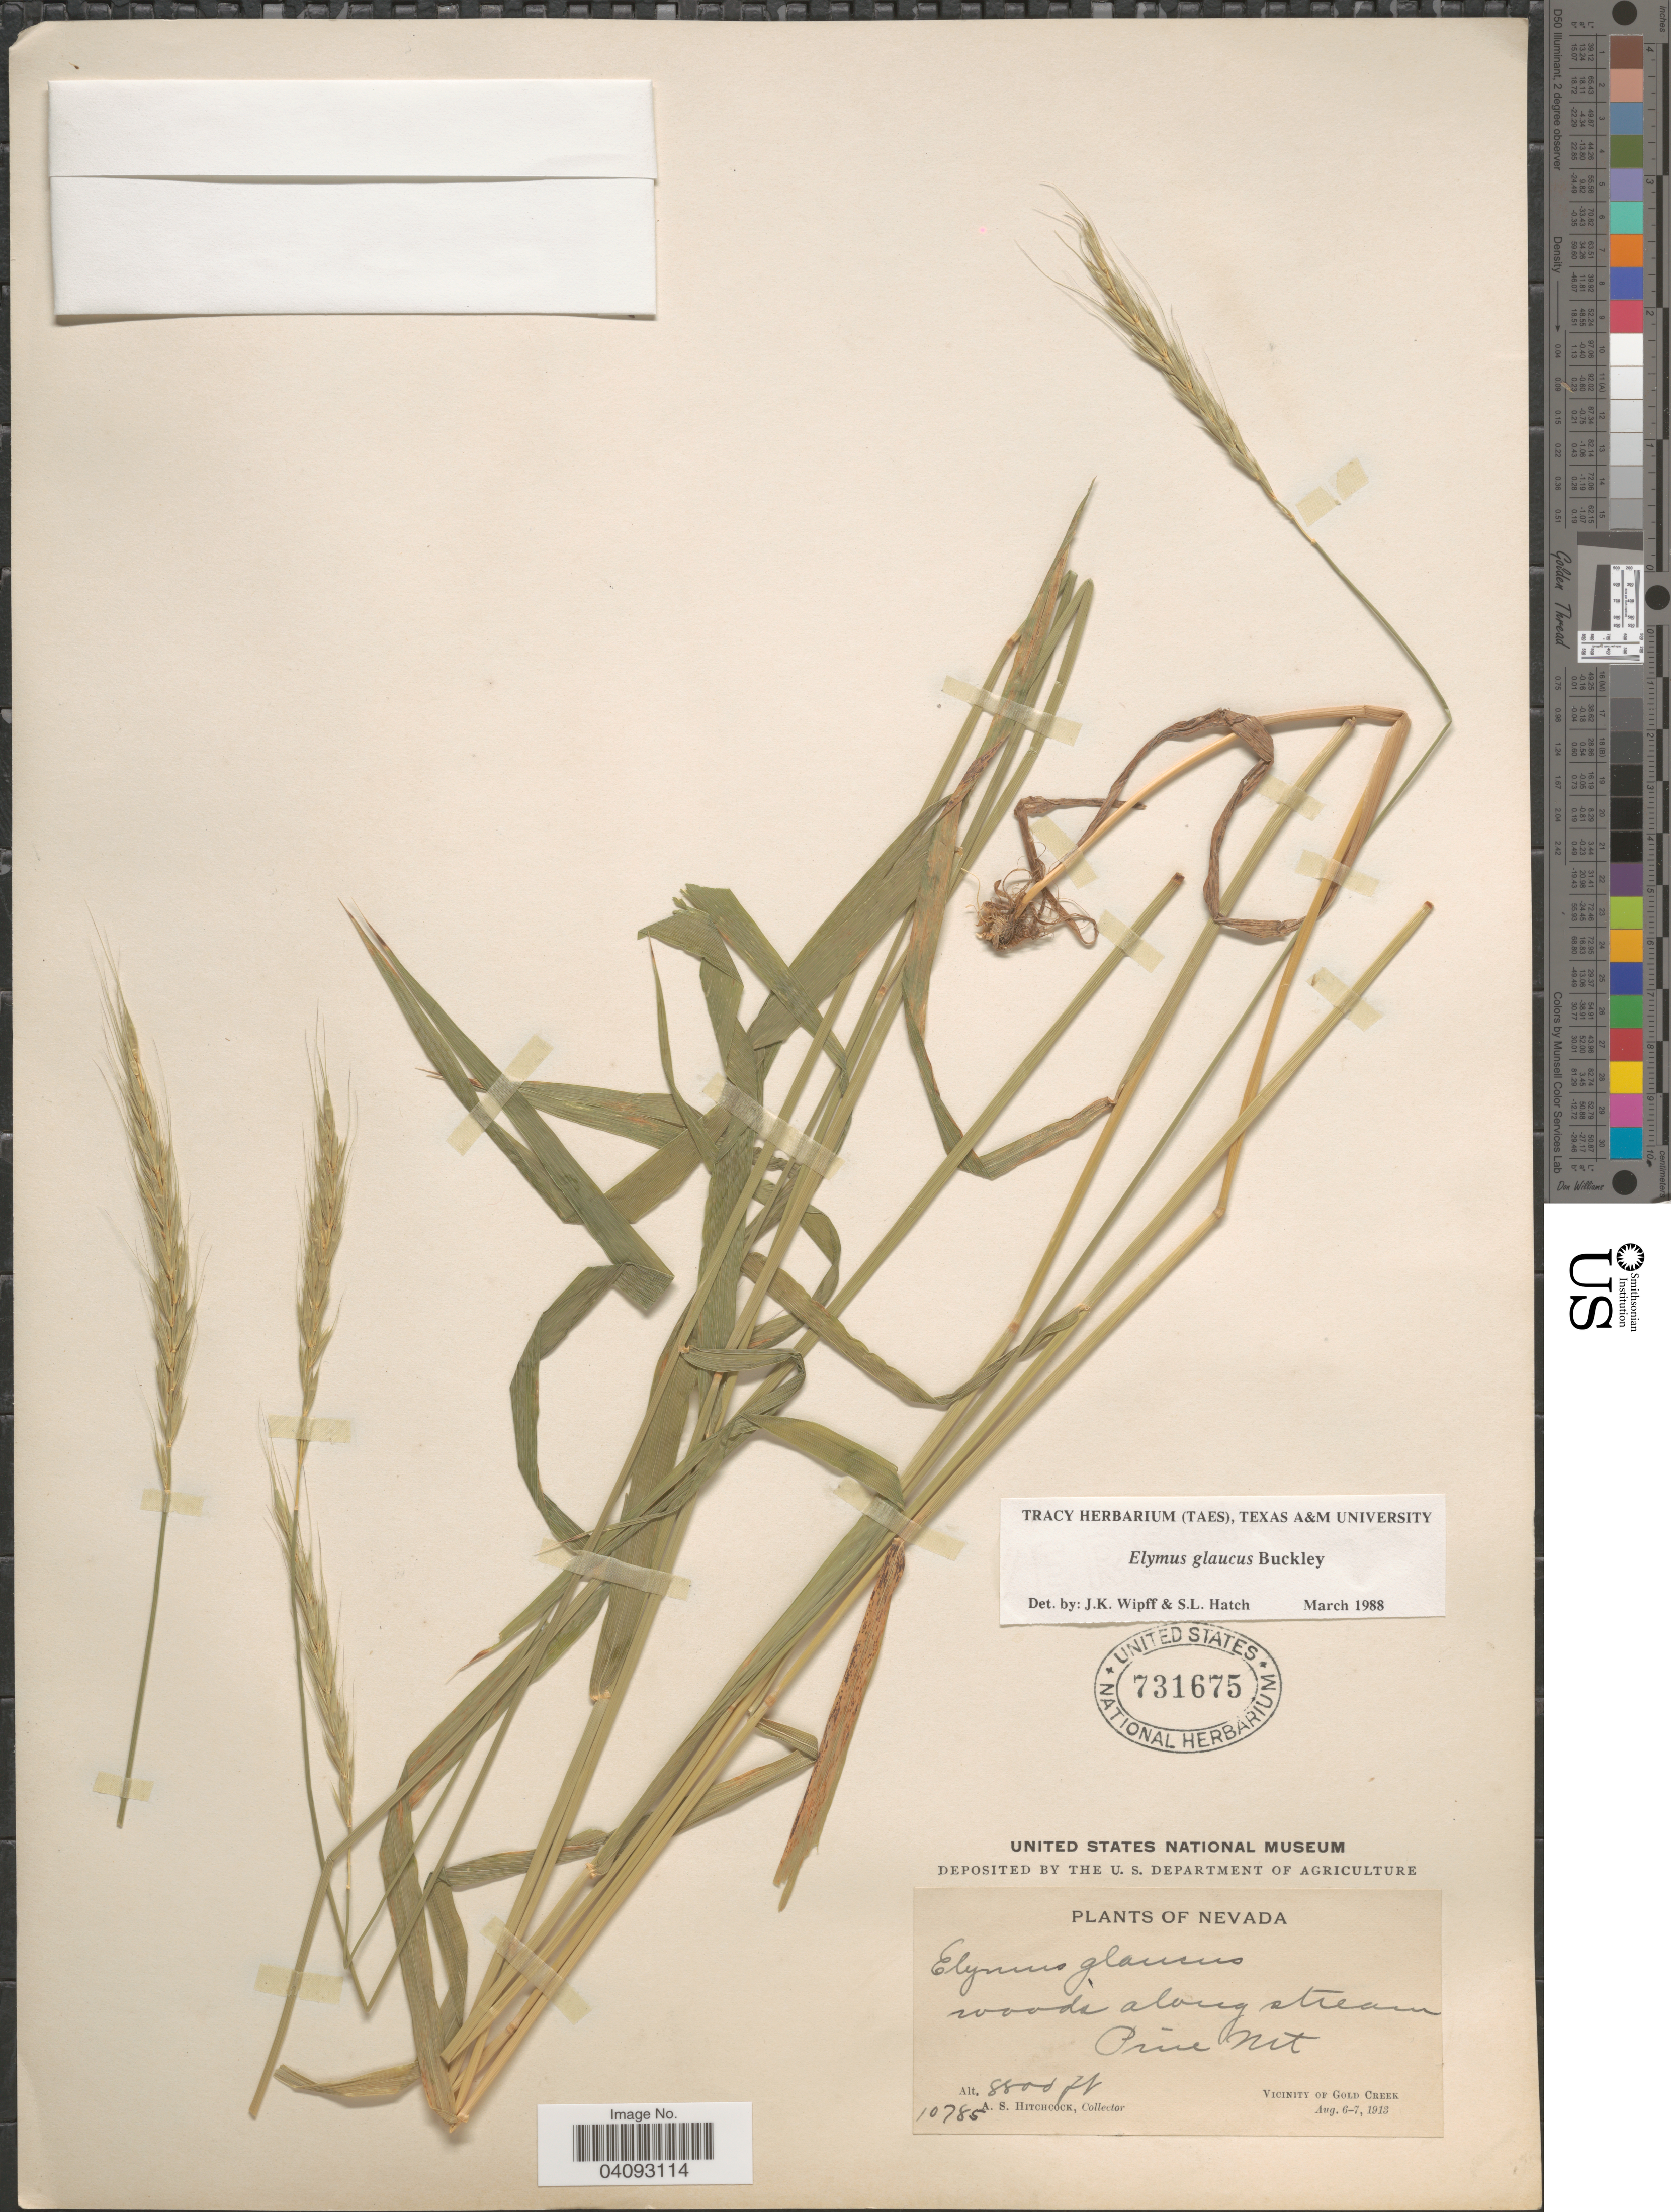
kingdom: Plantae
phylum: Tracheophyta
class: Liliopsida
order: Poales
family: Poaceae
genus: Elymus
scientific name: Elymus glaucus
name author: Buckley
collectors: A. S. Hitchcock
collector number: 10785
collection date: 1913-08-06/1913-08-07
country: United States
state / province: Nevada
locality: Woods along stream Pine Mt. Vicinity of Gold Creek.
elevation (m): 2682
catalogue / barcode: US 731675